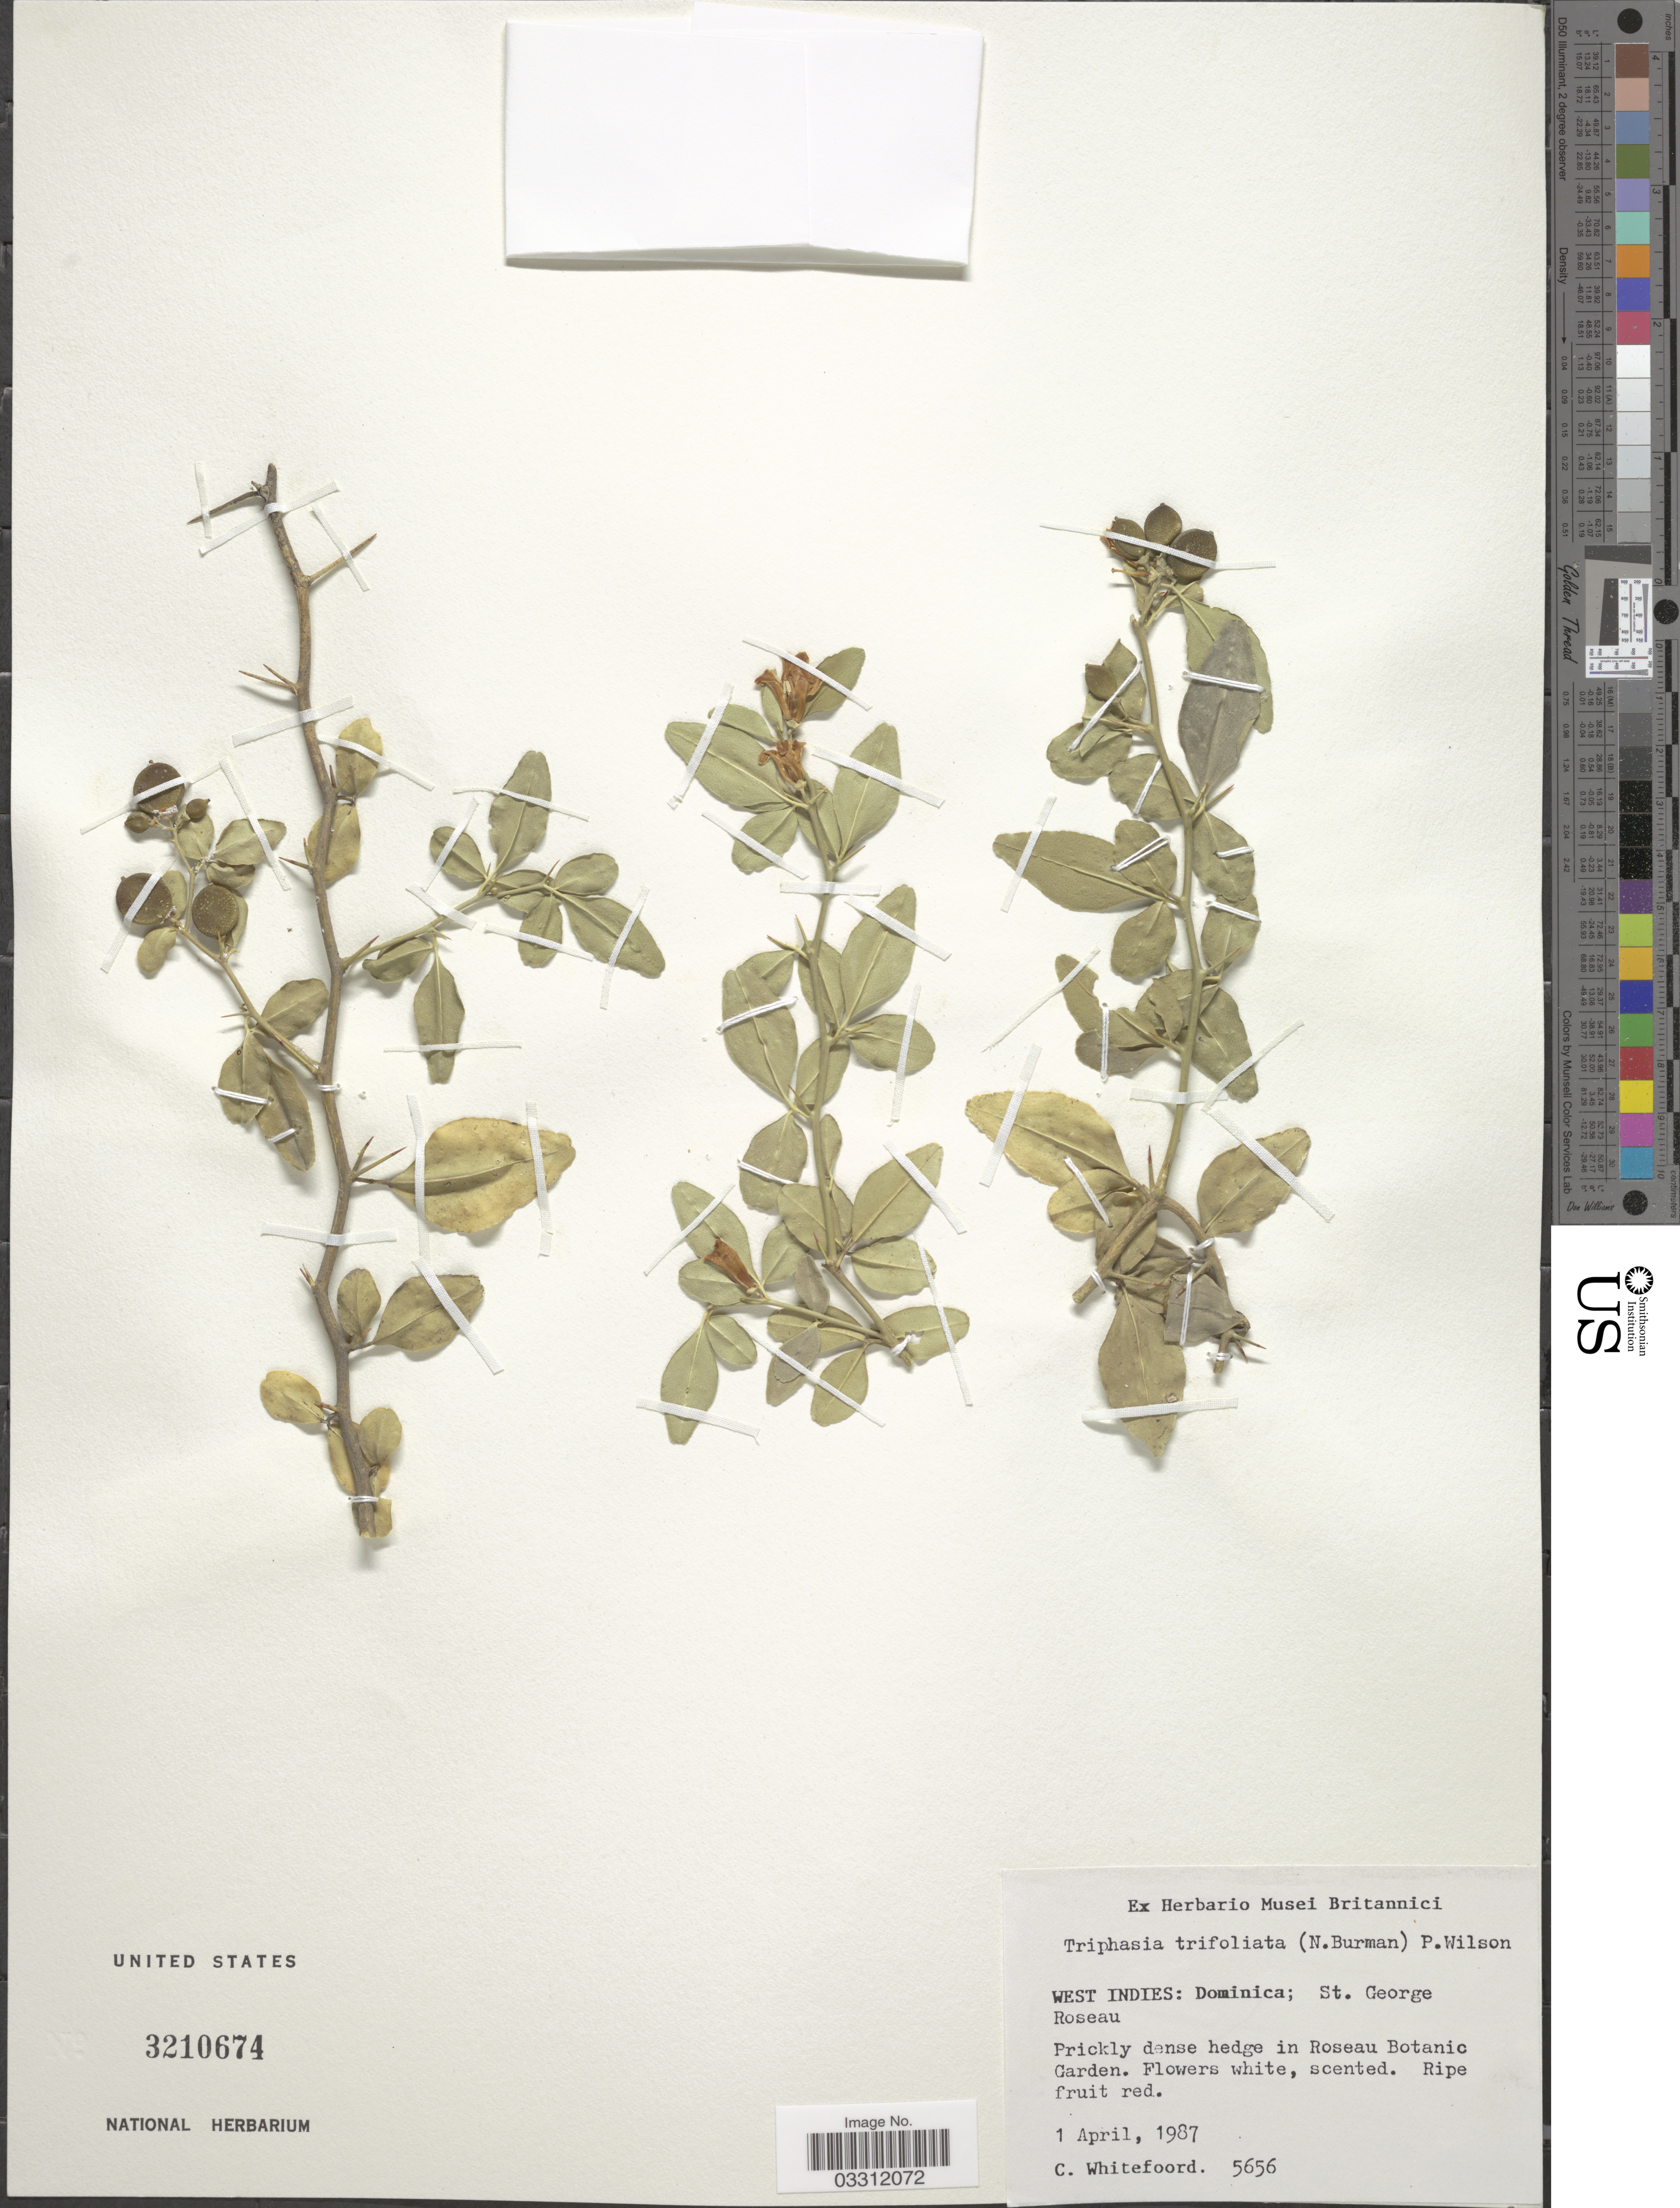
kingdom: Plantae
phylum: Tracheophyta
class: Magnoliopsida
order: Sapindales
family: Rutaceae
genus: Triphasia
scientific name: Triphasia trifoliata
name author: DC.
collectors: C. Whitefoord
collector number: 5656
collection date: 1987-04-01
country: Dominica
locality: St. George Roseau. Prickly dense hedge in Roseau Botanic Garden.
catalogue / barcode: US 3210674